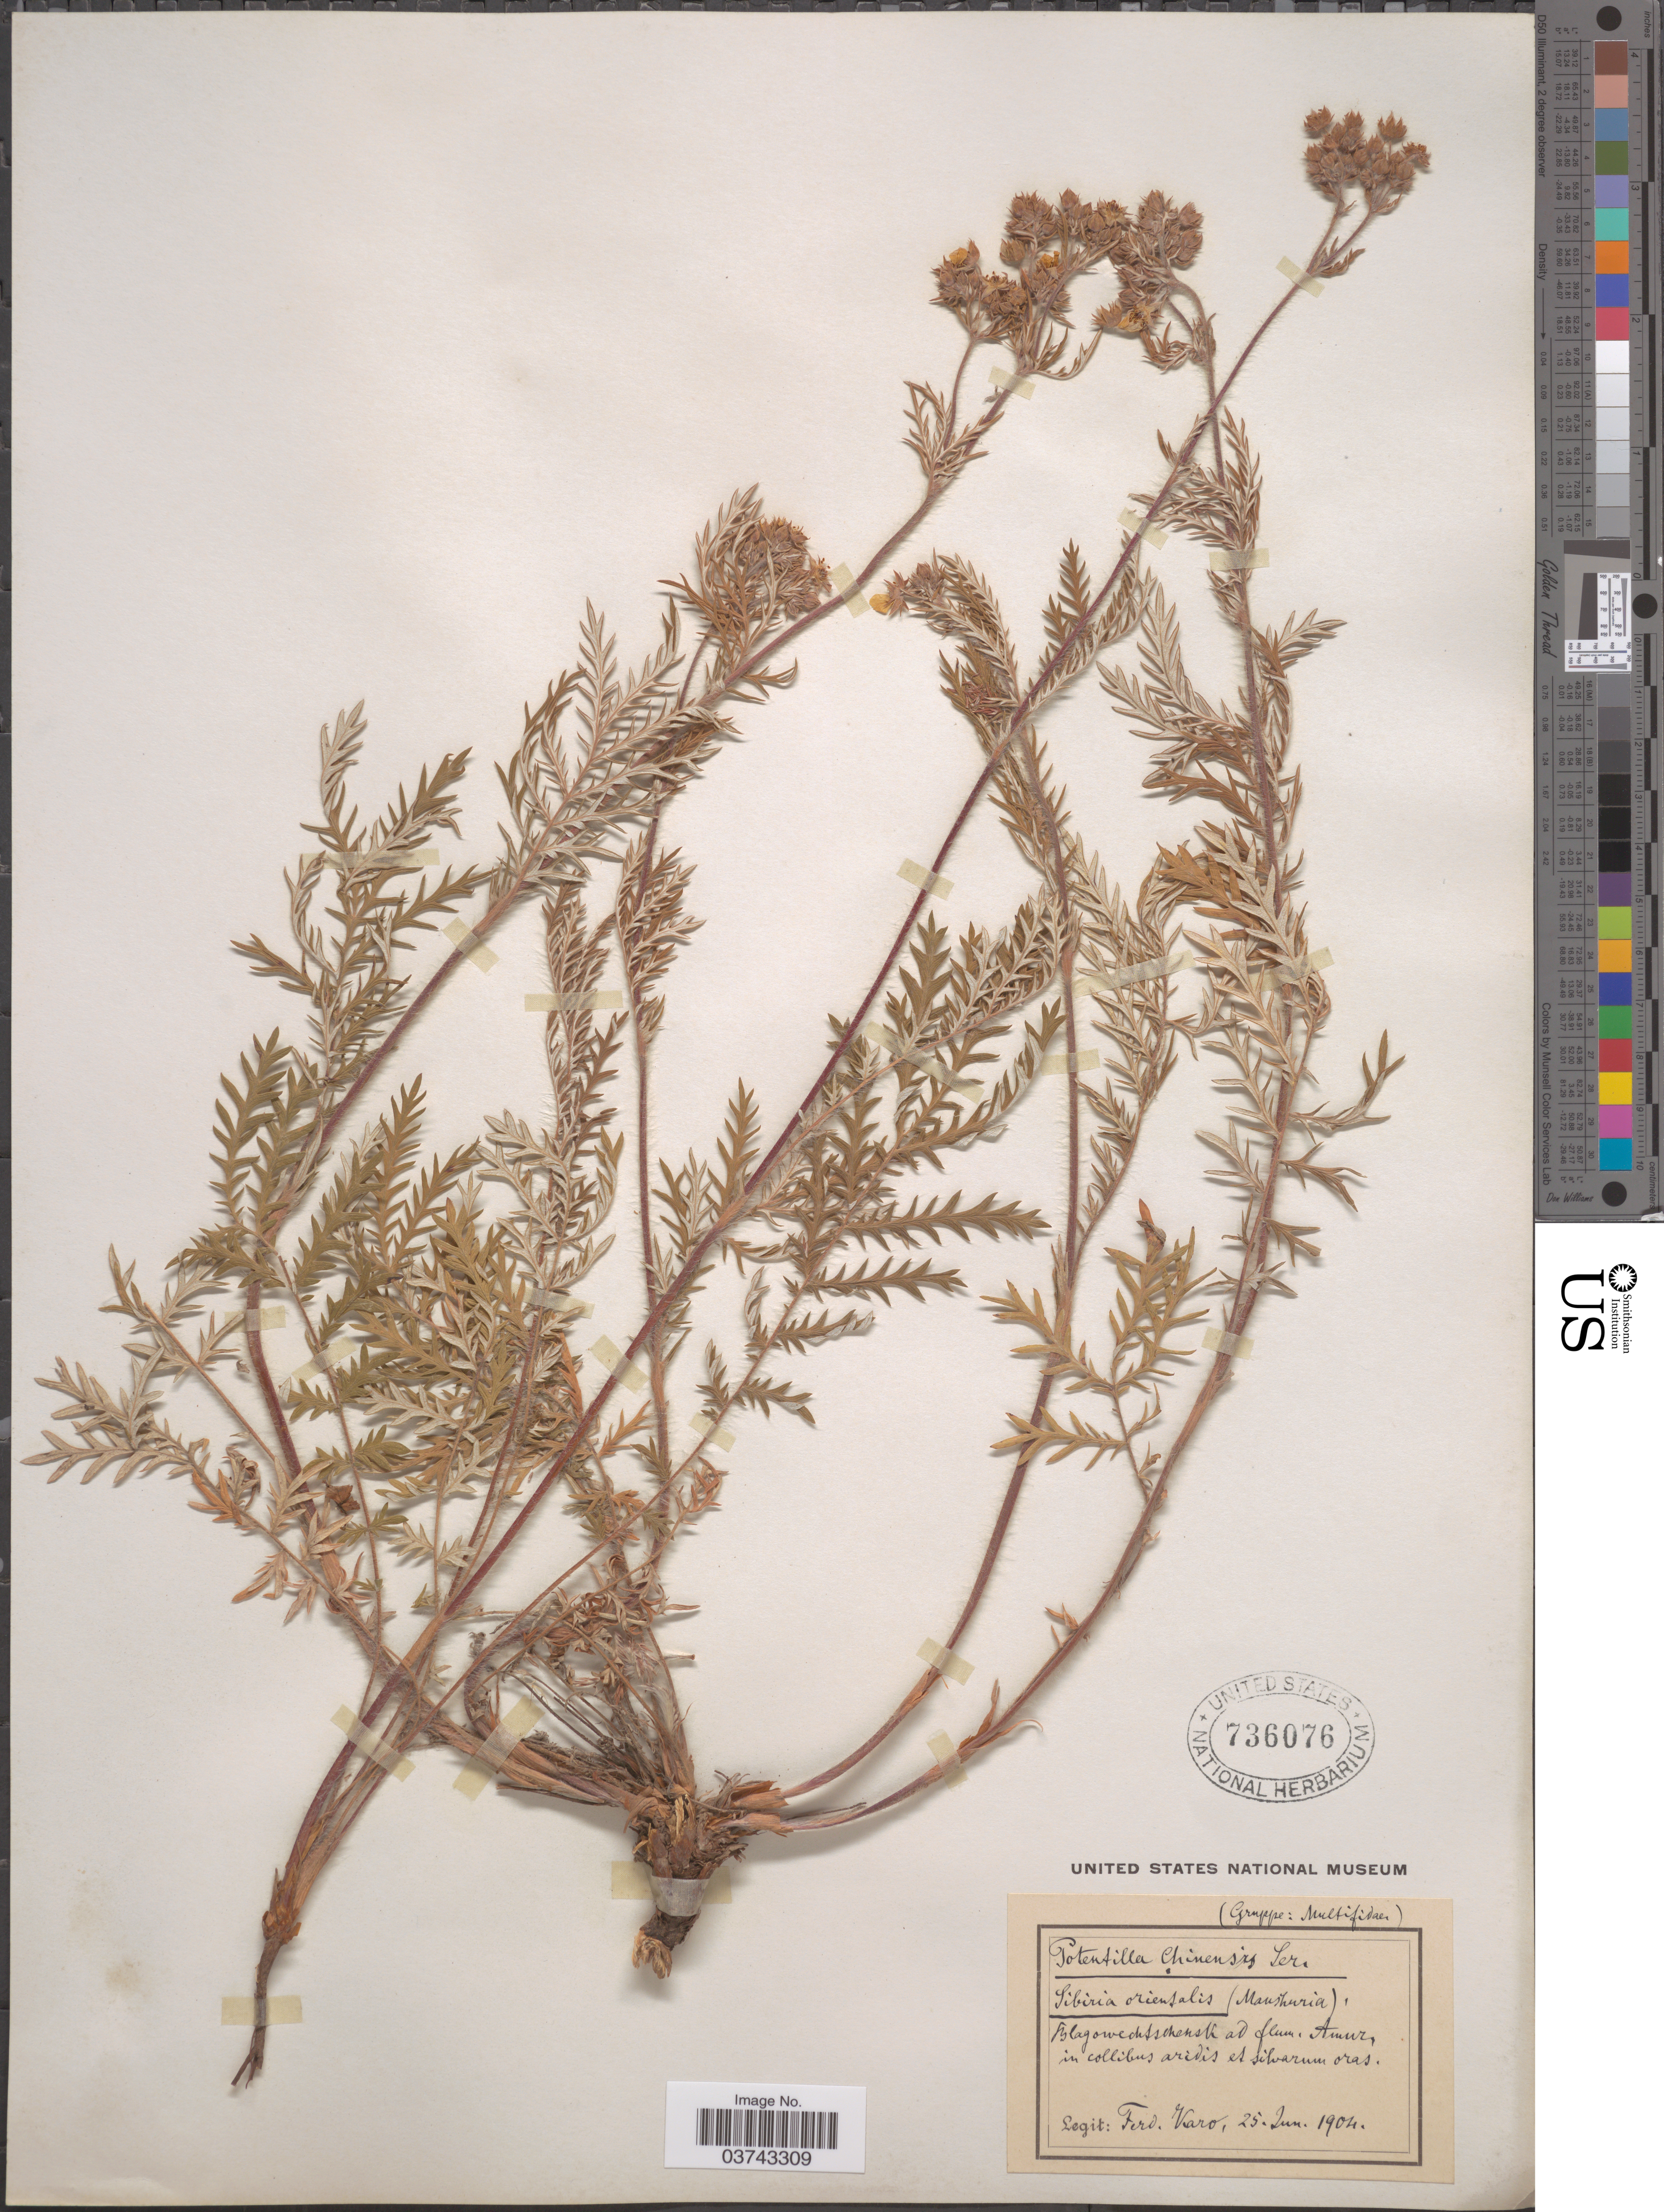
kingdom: Plantae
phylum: Tracheophyta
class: Magnoliopsida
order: Rosales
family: Rosaceae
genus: Potentilla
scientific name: Potentilla chinensis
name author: Ser.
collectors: F. Karo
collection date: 1904-06-25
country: Russian Federation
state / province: Amur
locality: Sibiria orientalis (Manshuria), Blagowechtschensk ad flum. Amur.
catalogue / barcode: US 736076